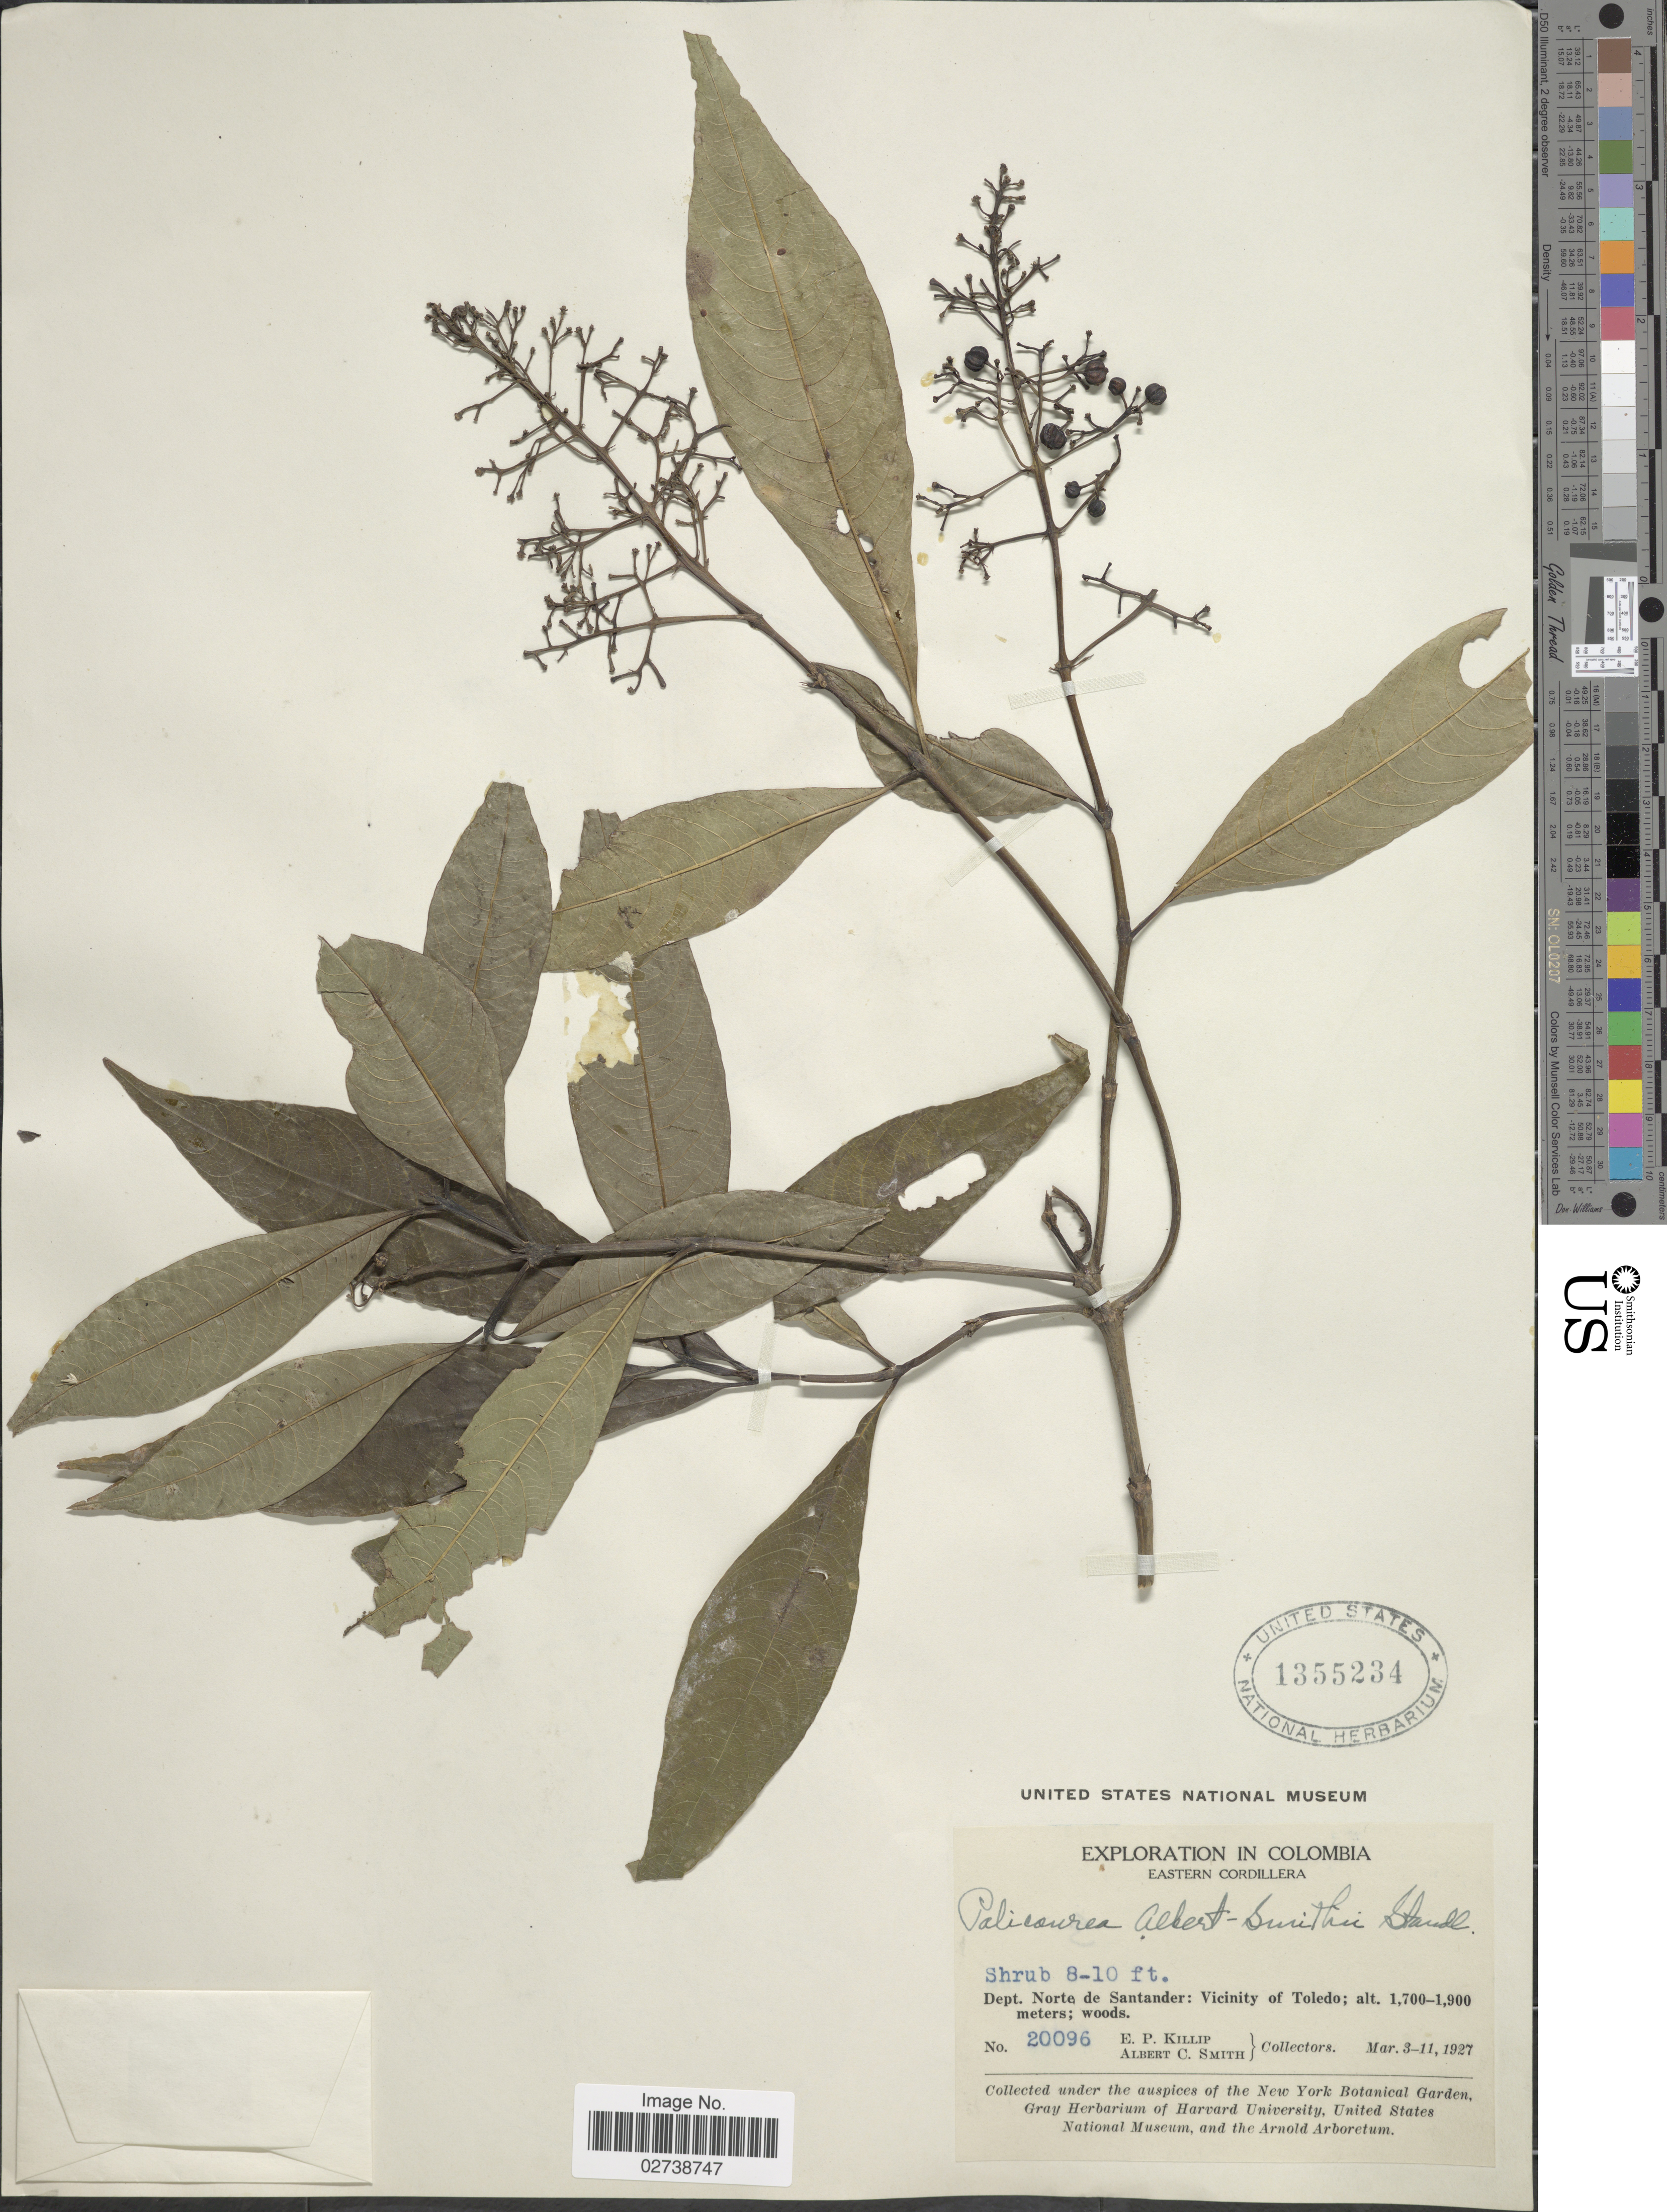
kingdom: Plantae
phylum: Tracheophyta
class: Magnoliopsida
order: Gentianales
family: Rubiaceae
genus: Palicourea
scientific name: Palicourea albert-smithii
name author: Standl.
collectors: E. P. Killip & A. C. Smith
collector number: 20096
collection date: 1927-03-03/1927-03-11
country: Colombia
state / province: Norte de Santander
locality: Eastern Cordillera, Dept. Norte de Santander: Vicinity of Toledo; woods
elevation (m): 1700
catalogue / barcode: US 1355234